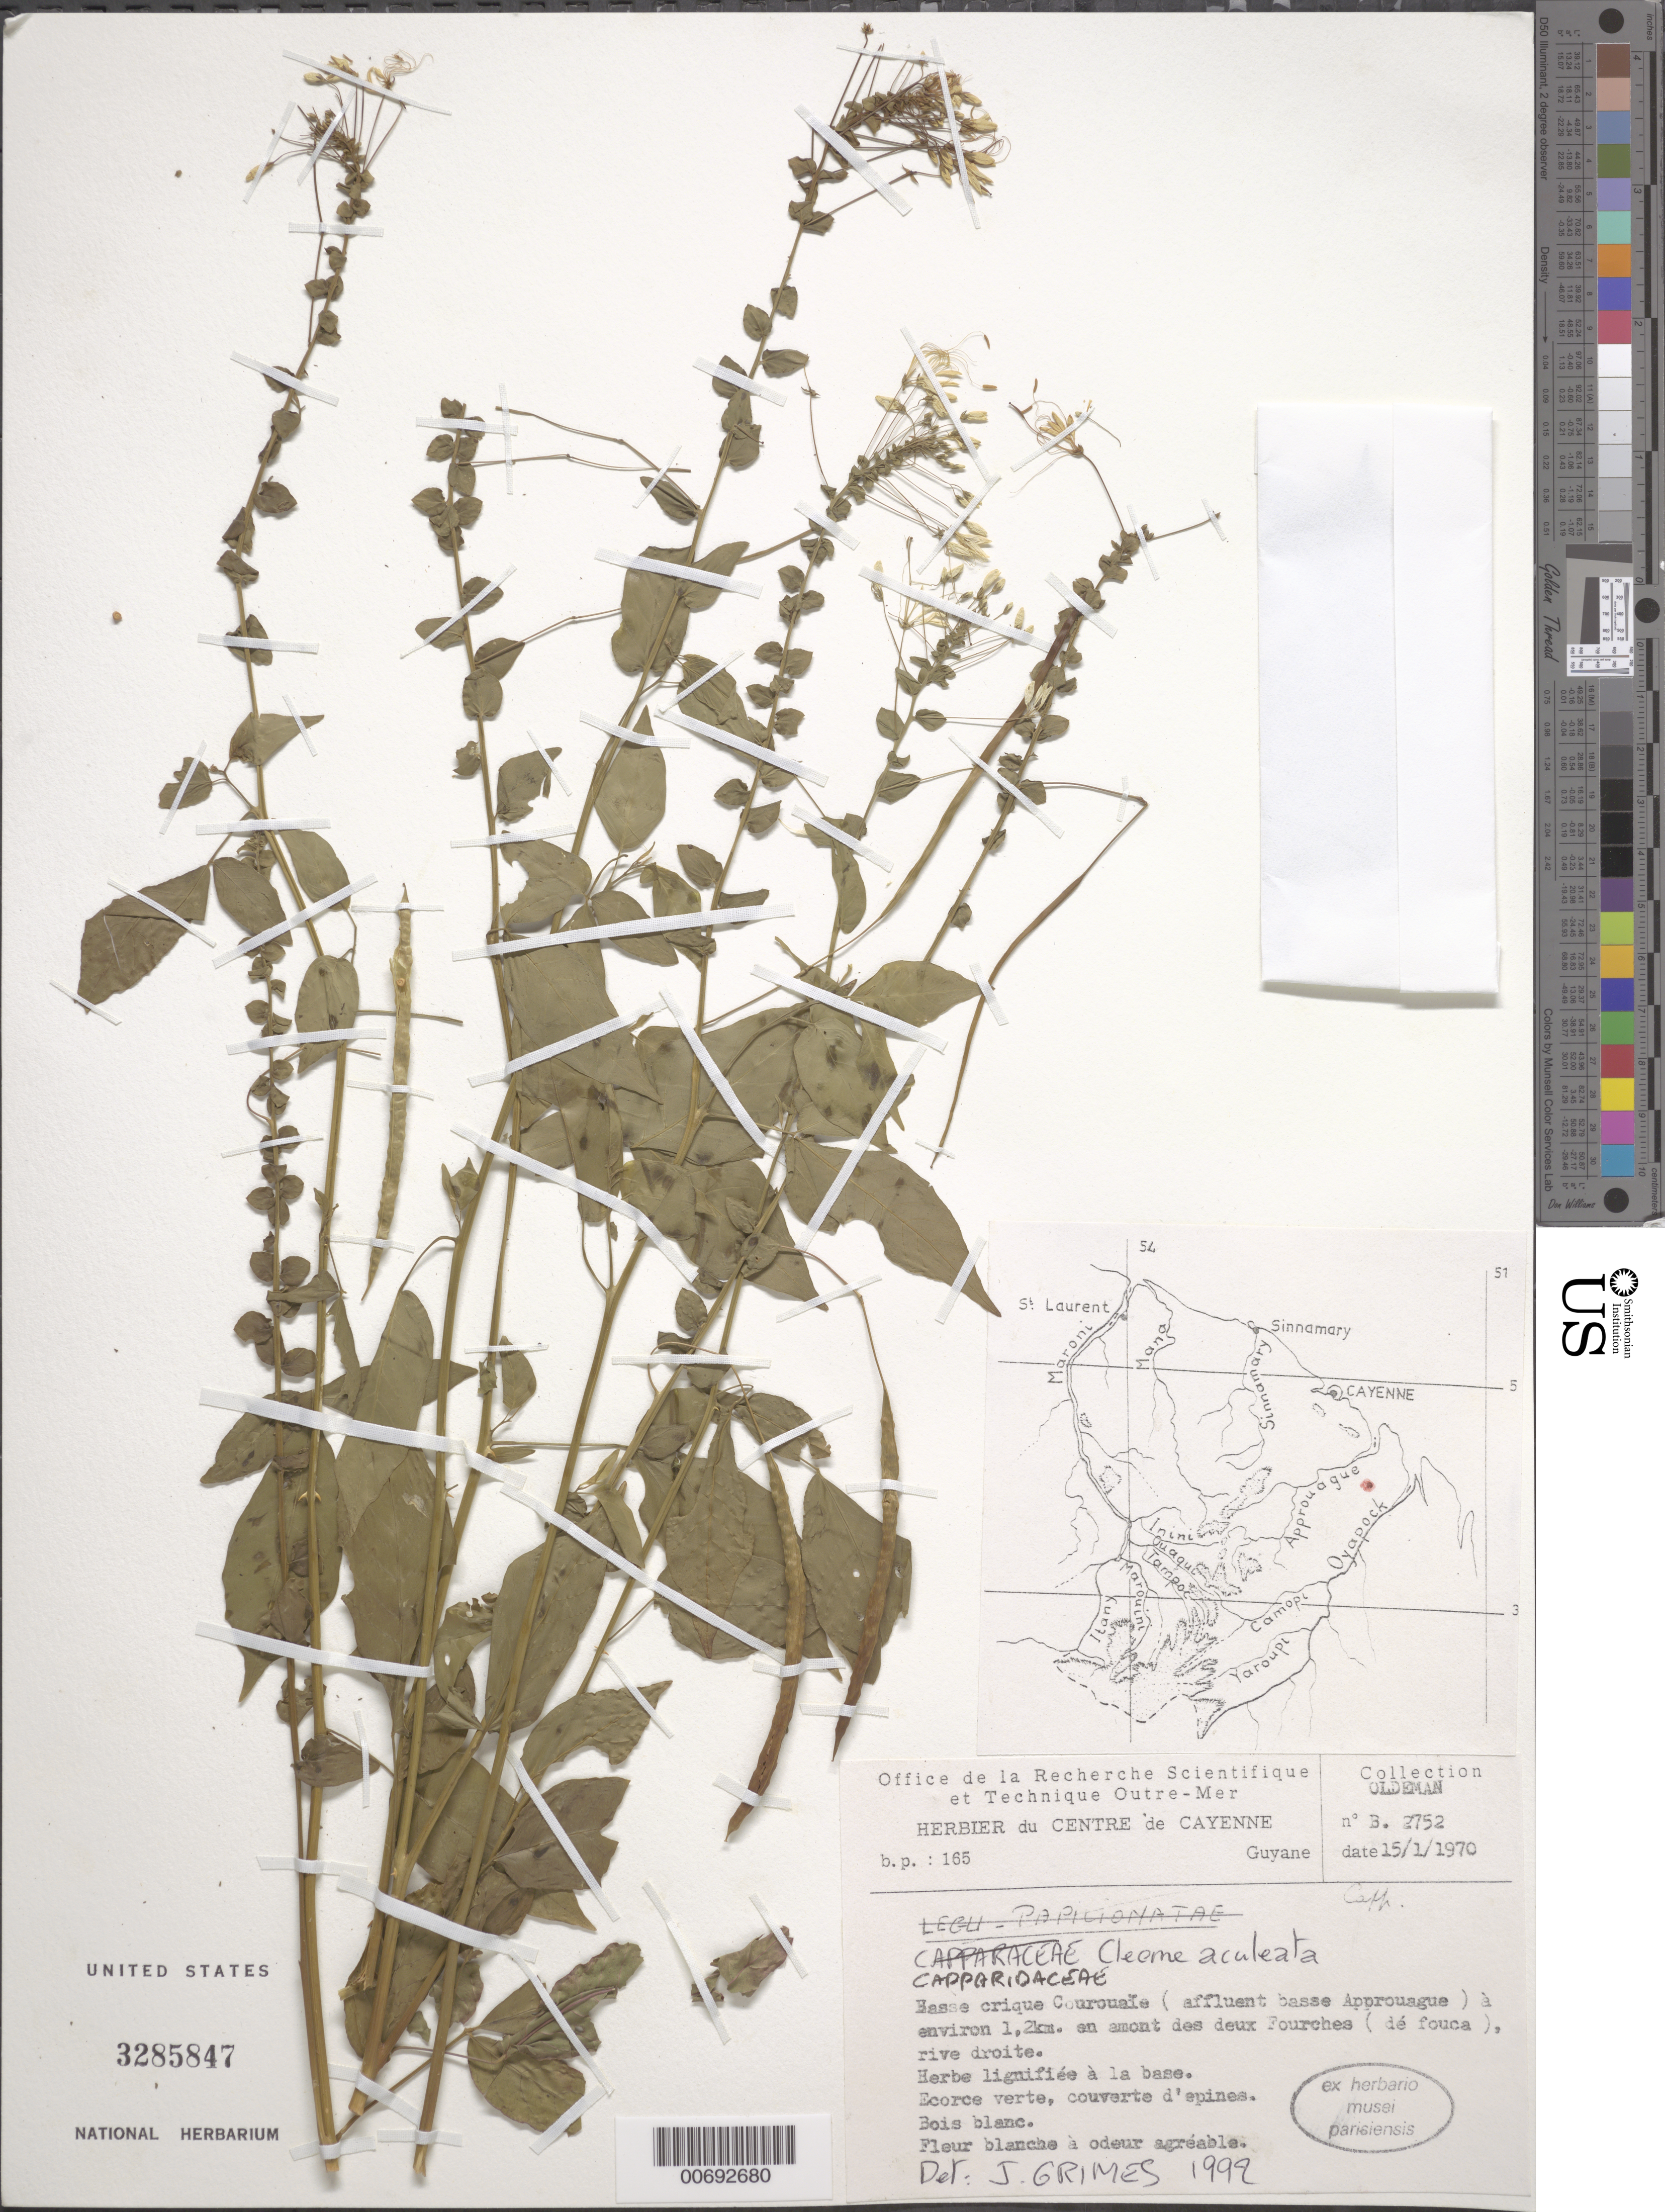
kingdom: Plantae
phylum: Tracheophyta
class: Magnoliopsida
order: Brassicales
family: Cleomaceae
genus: Tarenaya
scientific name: Tarenaya aculeata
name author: (L.) Soares Neto & Roalson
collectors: R. Oldeman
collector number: B 2752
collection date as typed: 15-Jan-70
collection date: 1970-01-15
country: French Guiana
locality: Basse crique Courouaïe à env. 1.2 km en amont des deux Fourches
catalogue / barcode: US 3285847